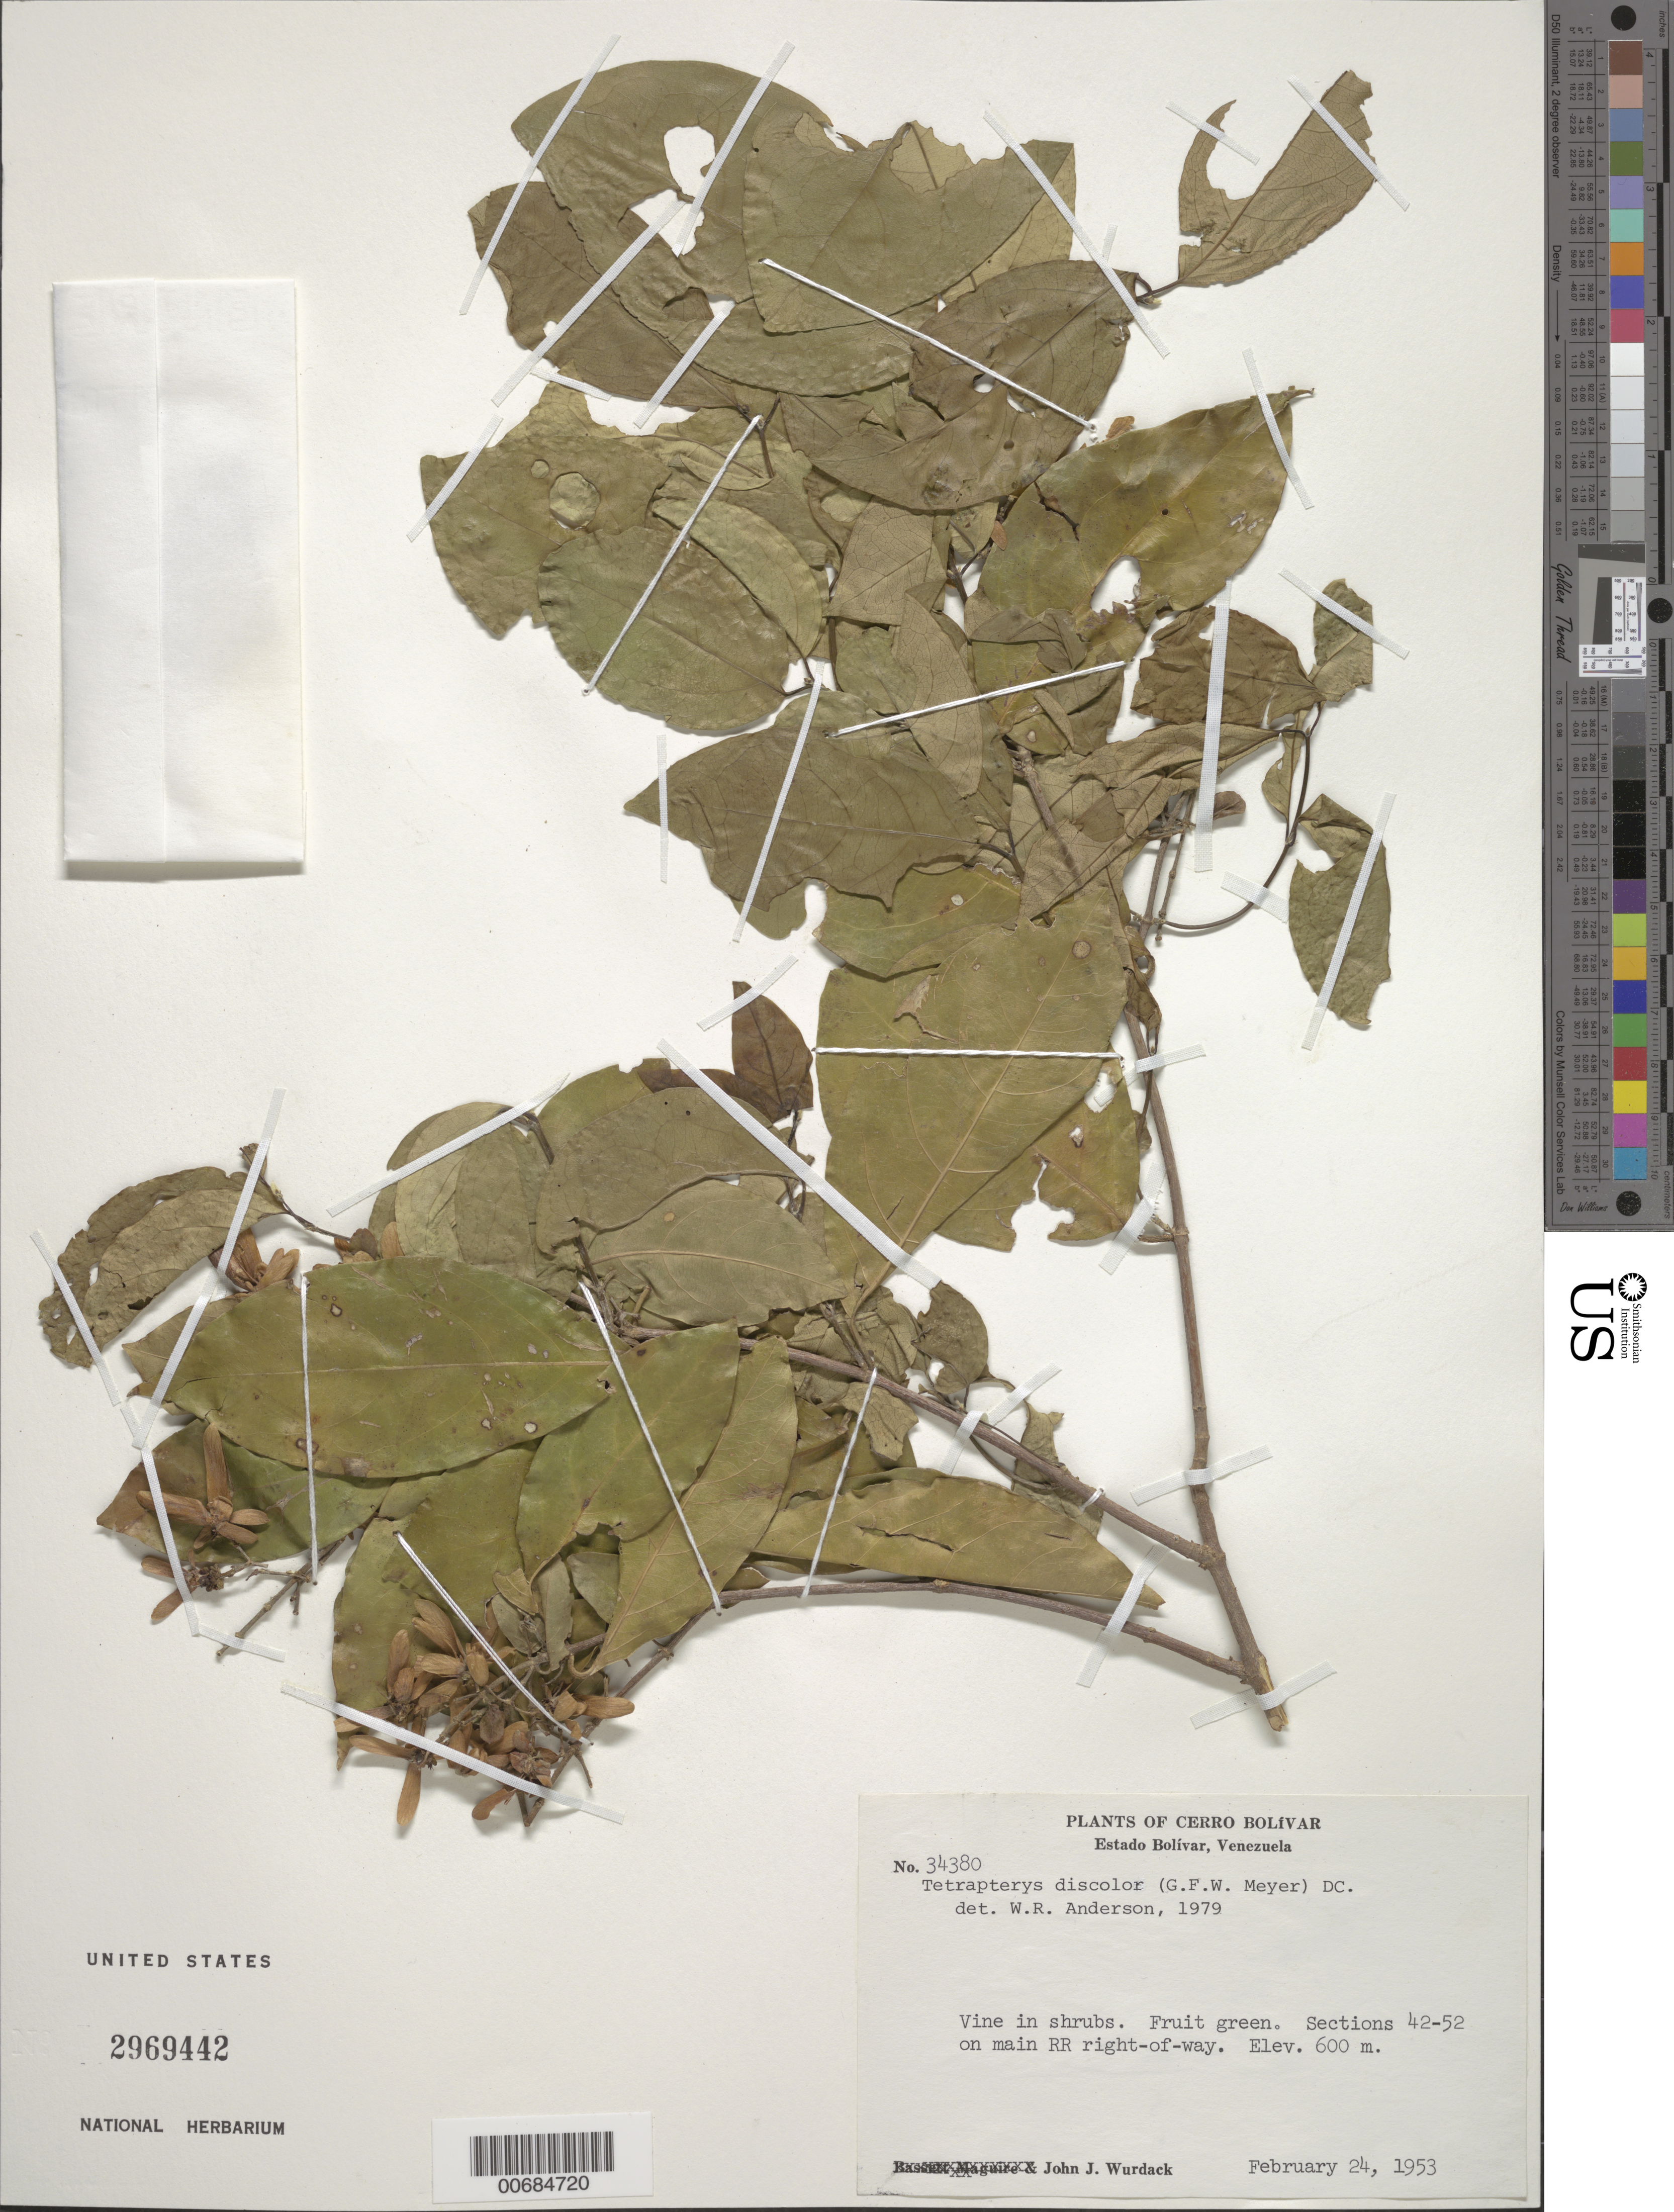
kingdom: Plantae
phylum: Tracheophyta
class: Magnoliopsida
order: Malpighiales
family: Malpighiaceae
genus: Tetrapterys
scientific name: Tetrapterys discolor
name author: (G. Mey.) DC.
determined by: Anderson, W. R., (MICH), University of Michigan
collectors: J. J. Wurdack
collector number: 34380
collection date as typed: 24-Feb-53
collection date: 1953-02-24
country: Venezuela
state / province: Bolívar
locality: Sections 42-52, main railroad right of way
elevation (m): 600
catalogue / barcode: US 2969442